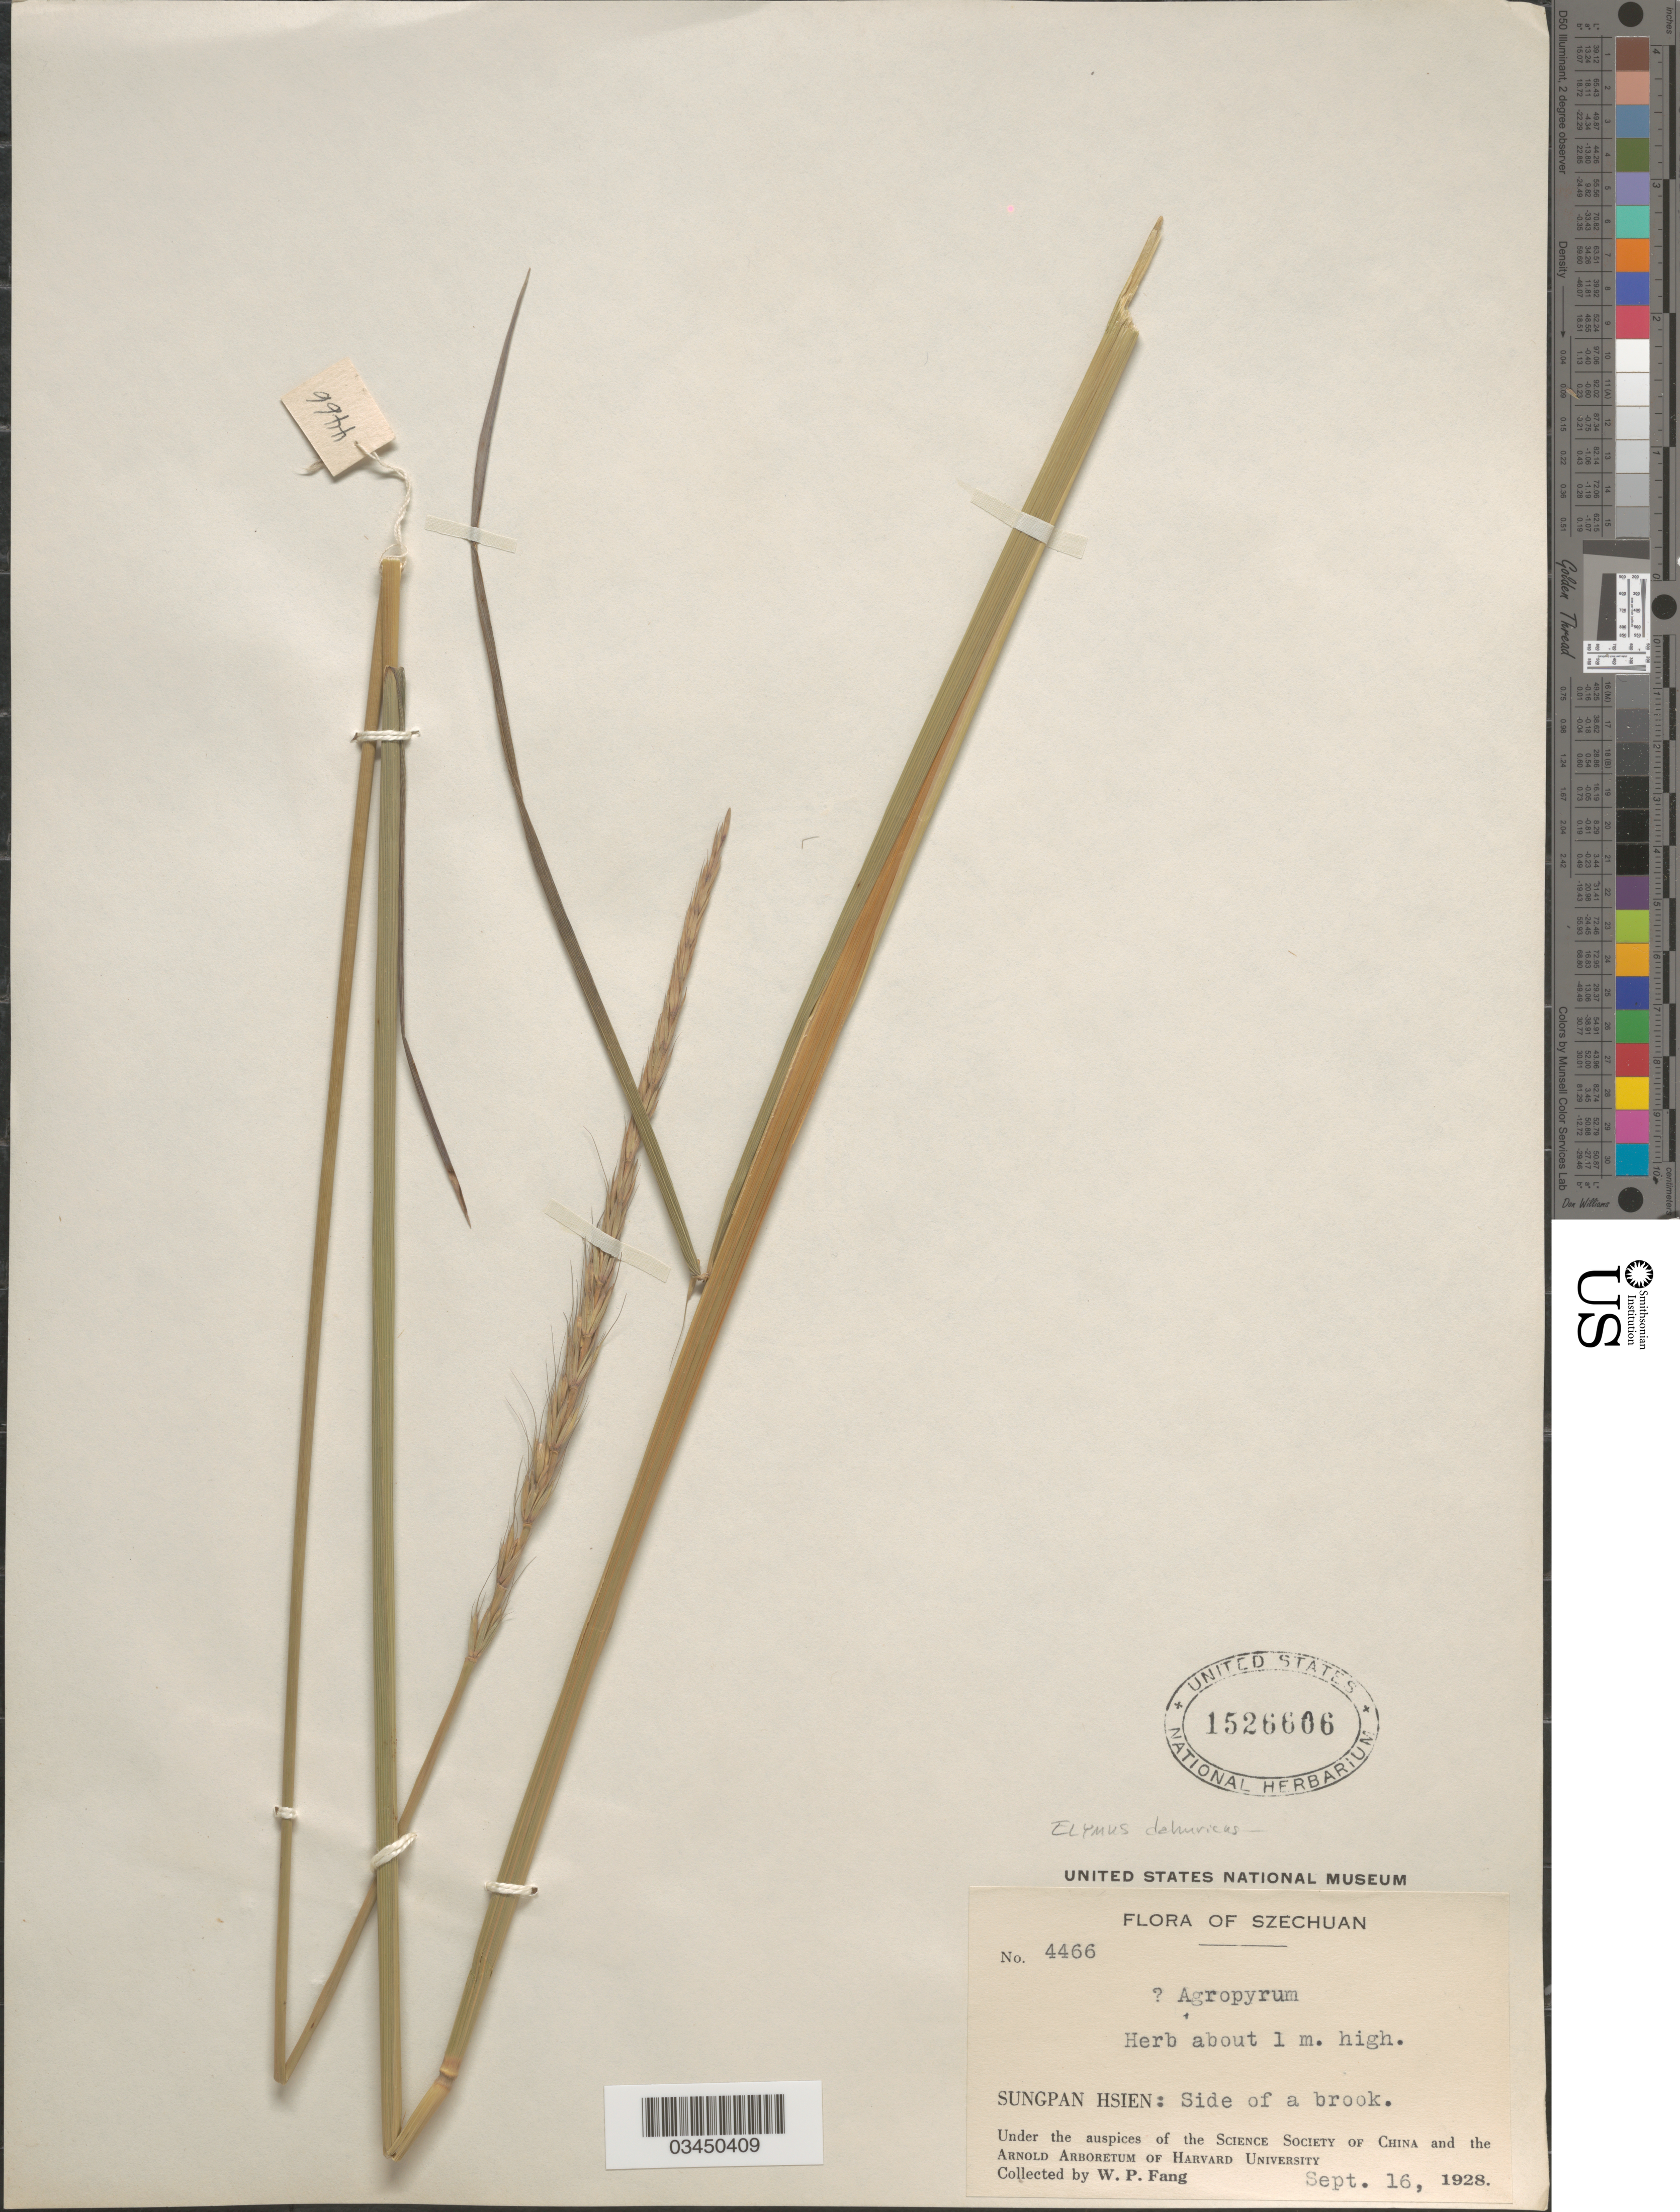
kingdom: Plantae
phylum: Tracheophyta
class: Liliopsida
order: Poales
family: Poaceae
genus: Elymus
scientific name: Elymus dahuricus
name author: Turcz. ex Griseb.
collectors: W. P. Fang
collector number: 4466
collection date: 1928-09-16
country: China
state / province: Sichuan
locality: Szechuan. Sungpan Hsien: Side of a brook.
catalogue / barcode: US 1526606